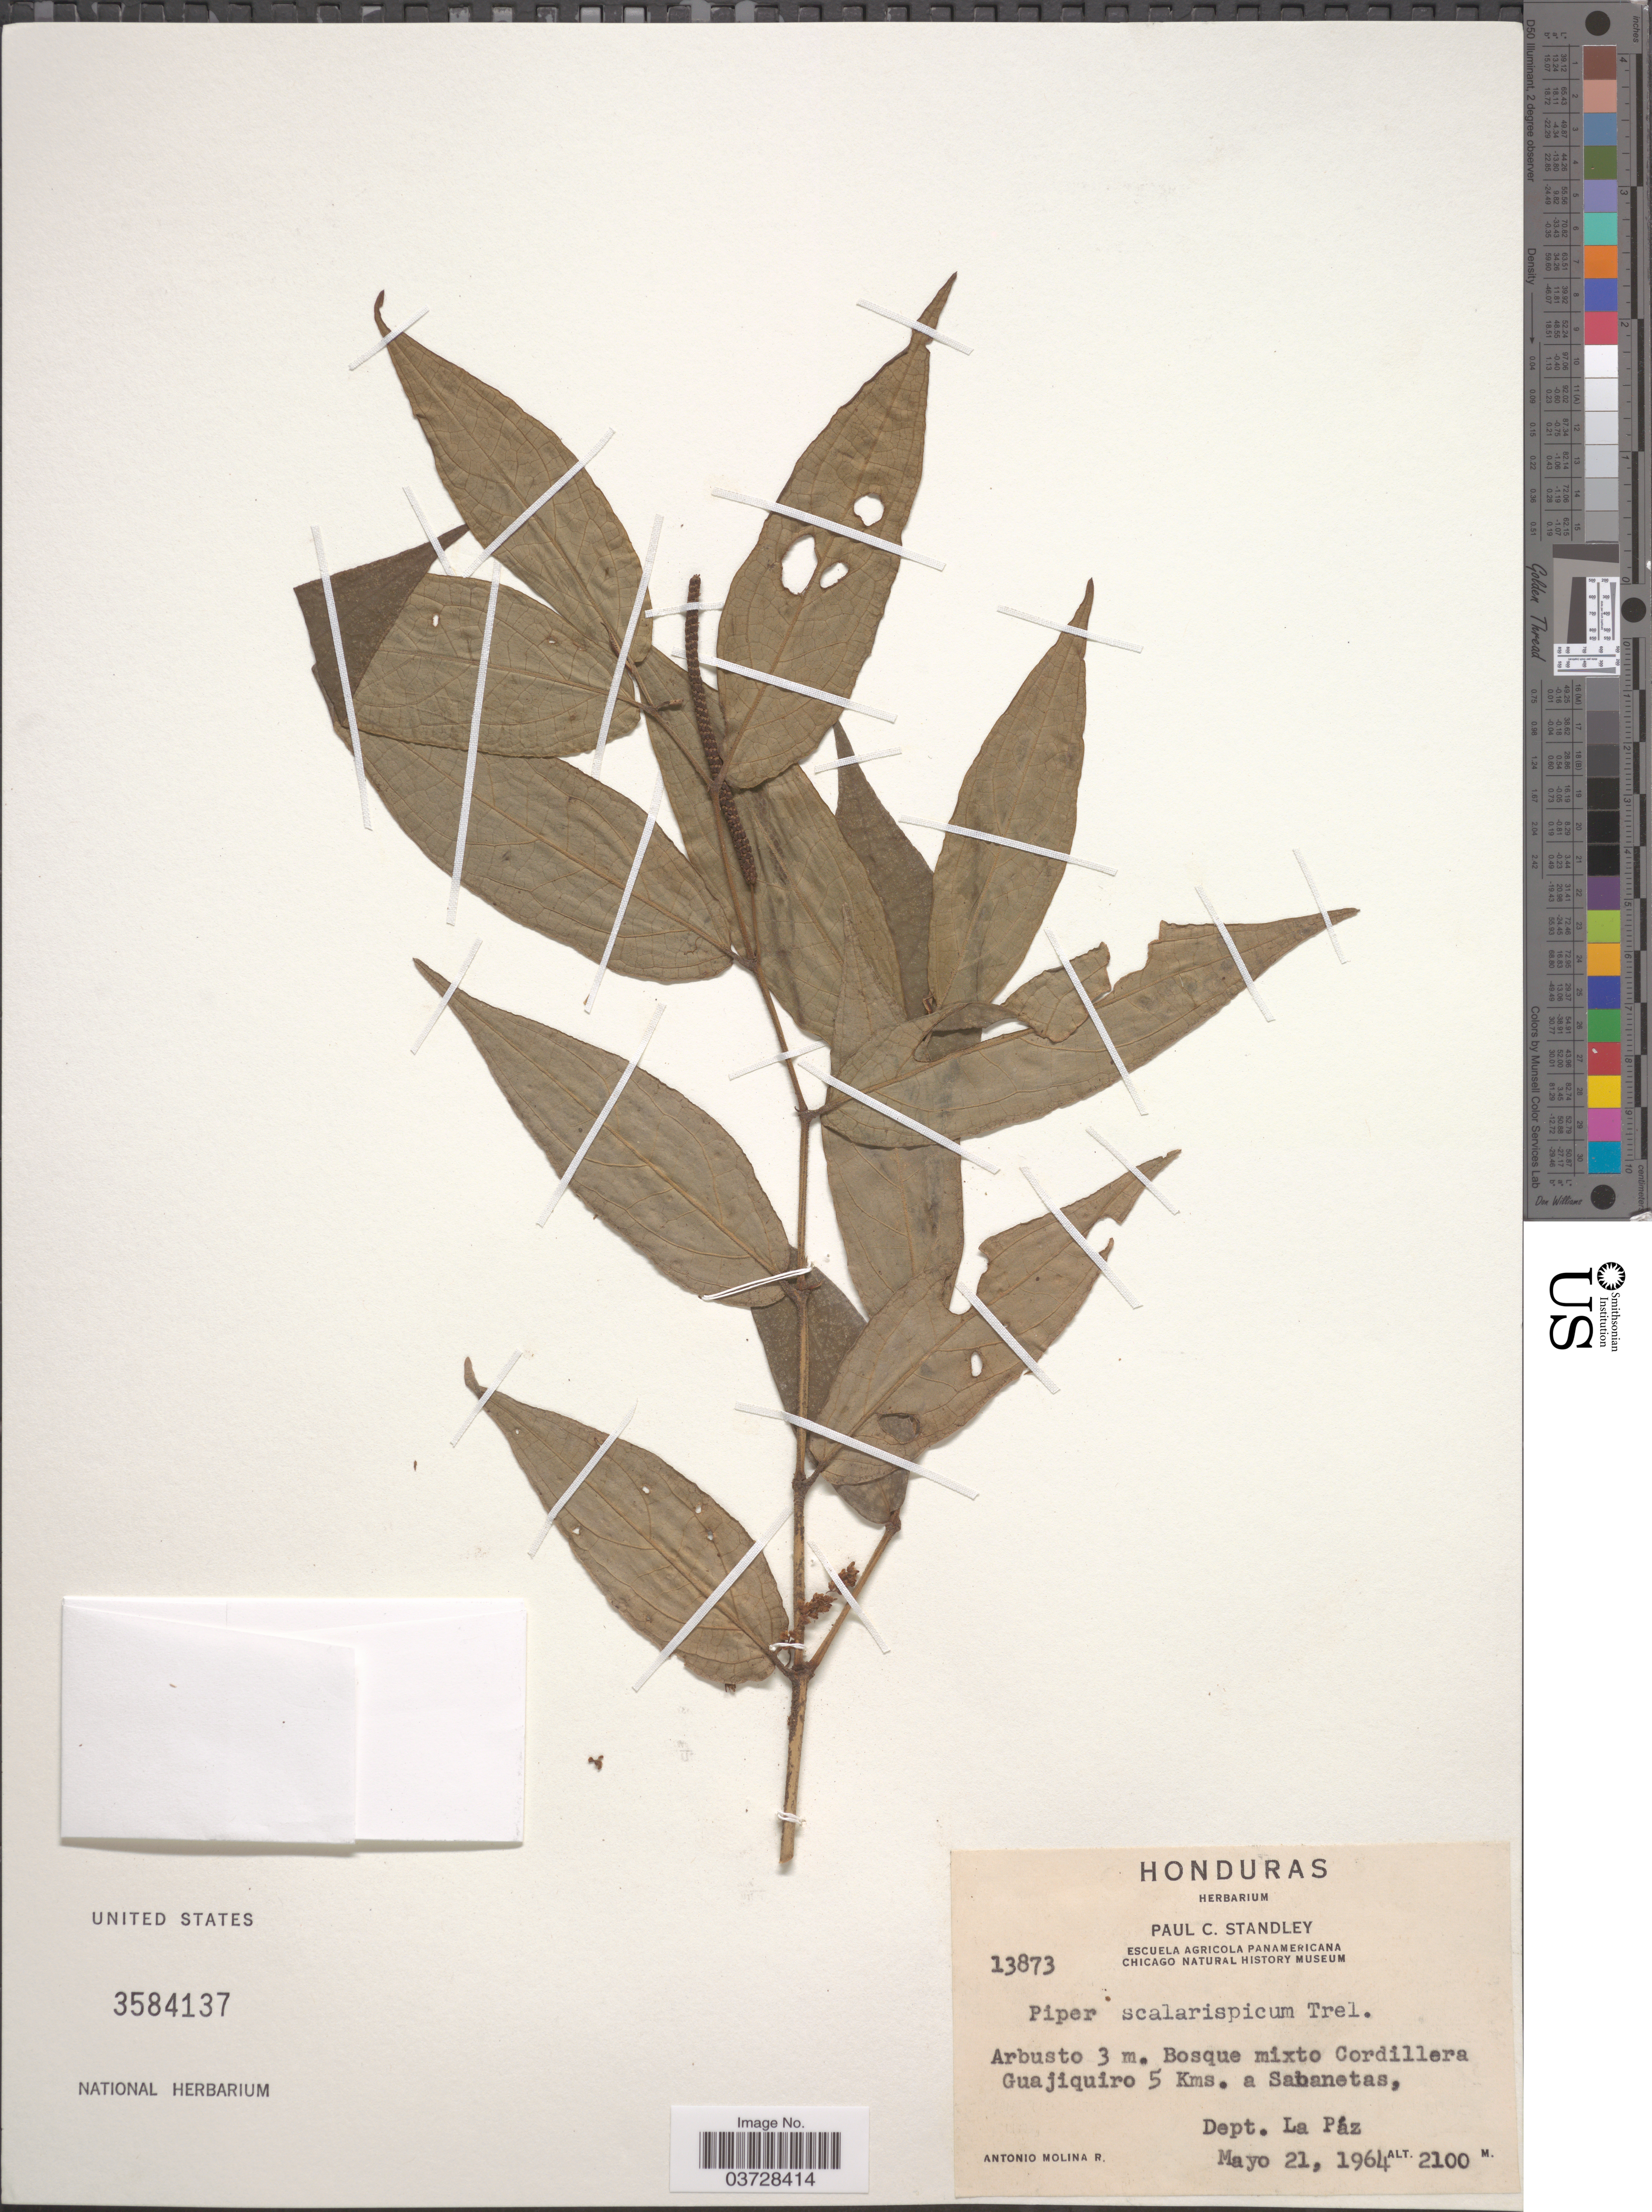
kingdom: Plantae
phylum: Tracheophyta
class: Magnoliopsida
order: Piperales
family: Piperaceae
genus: Piper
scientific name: Piper scalarispicum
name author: Trel.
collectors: A. Molina R.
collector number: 13873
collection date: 1964-05-21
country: Honduras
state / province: La Paz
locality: Cordillera Guajiquiro 5 Kms. a Sabanetas, Dept. La Páz.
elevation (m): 2100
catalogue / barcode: US 3584137